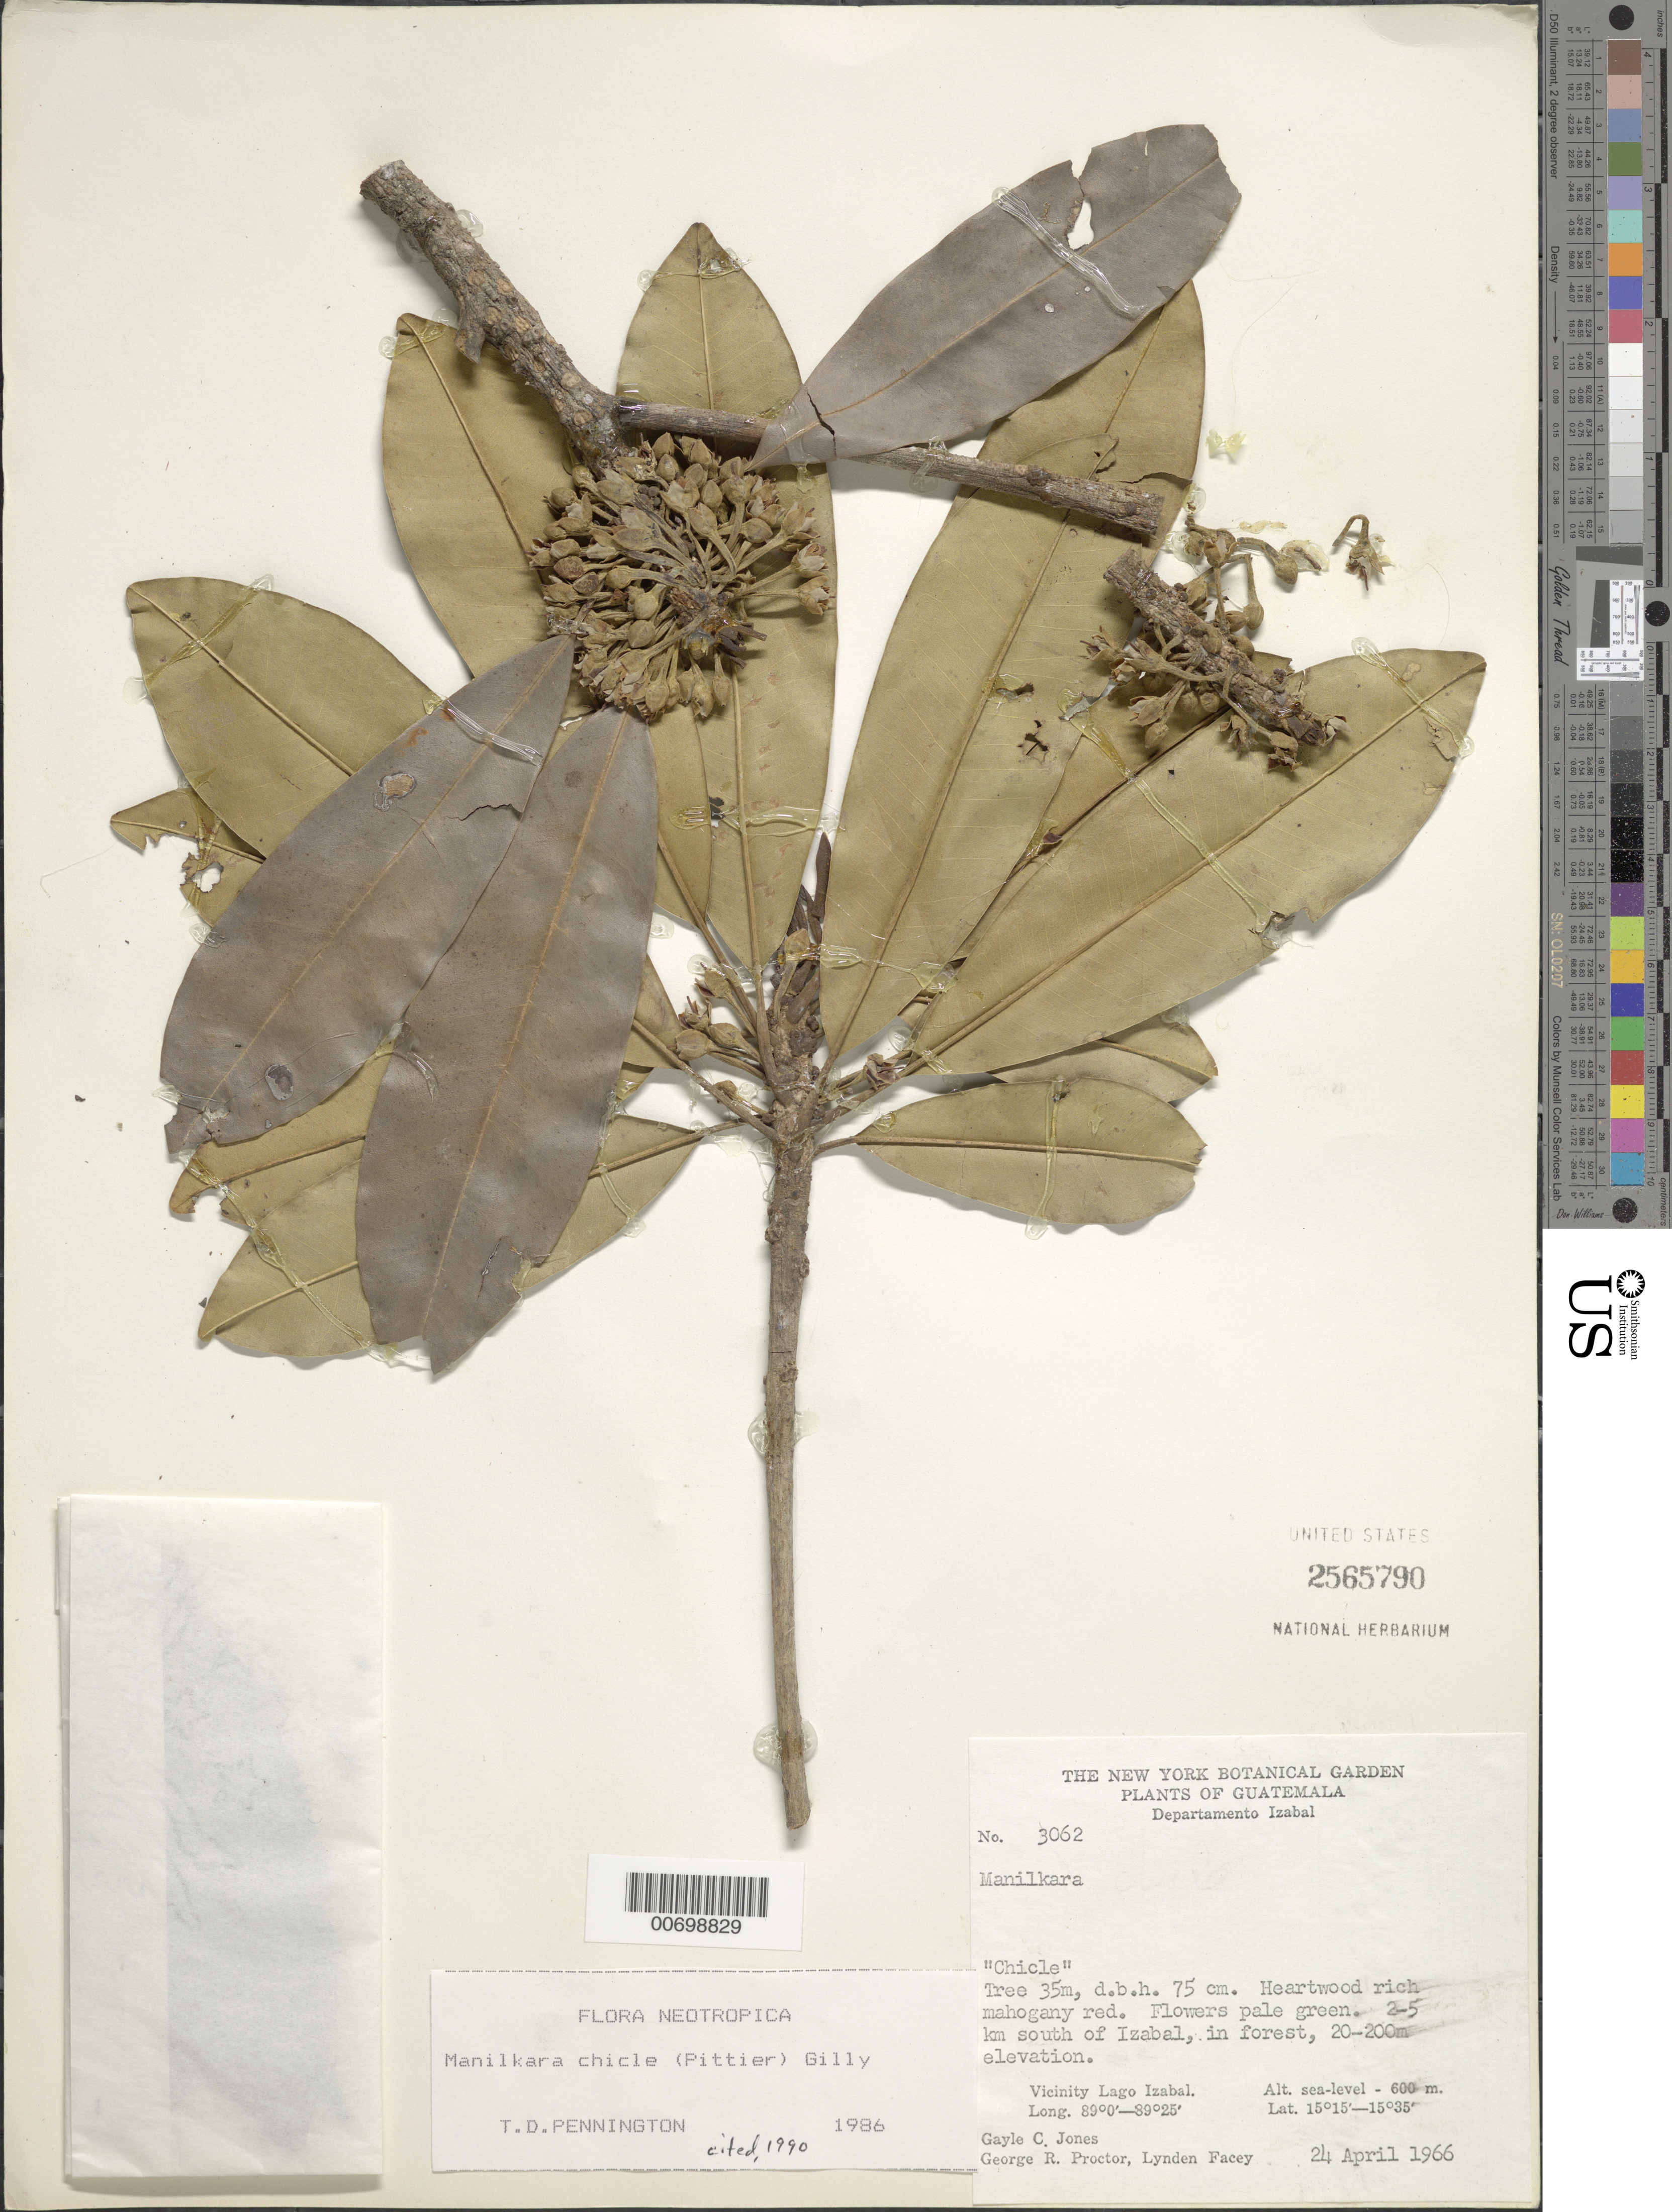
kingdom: Plantae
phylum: Tracheophyta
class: Magnoliopsida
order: Ericales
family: Sapotaceae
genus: Manilkara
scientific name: Manilkara chicle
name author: (Pittier) Gilly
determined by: Pennington, T. D., (K)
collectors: G. C. Jones, G. R. Proctor & L. Facey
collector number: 3062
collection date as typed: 24 Apr 1966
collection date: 1966-04-24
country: Guatemala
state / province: Izabal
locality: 2.5 km S of Izabal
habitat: In forest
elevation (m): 20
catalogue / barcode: US 2565790